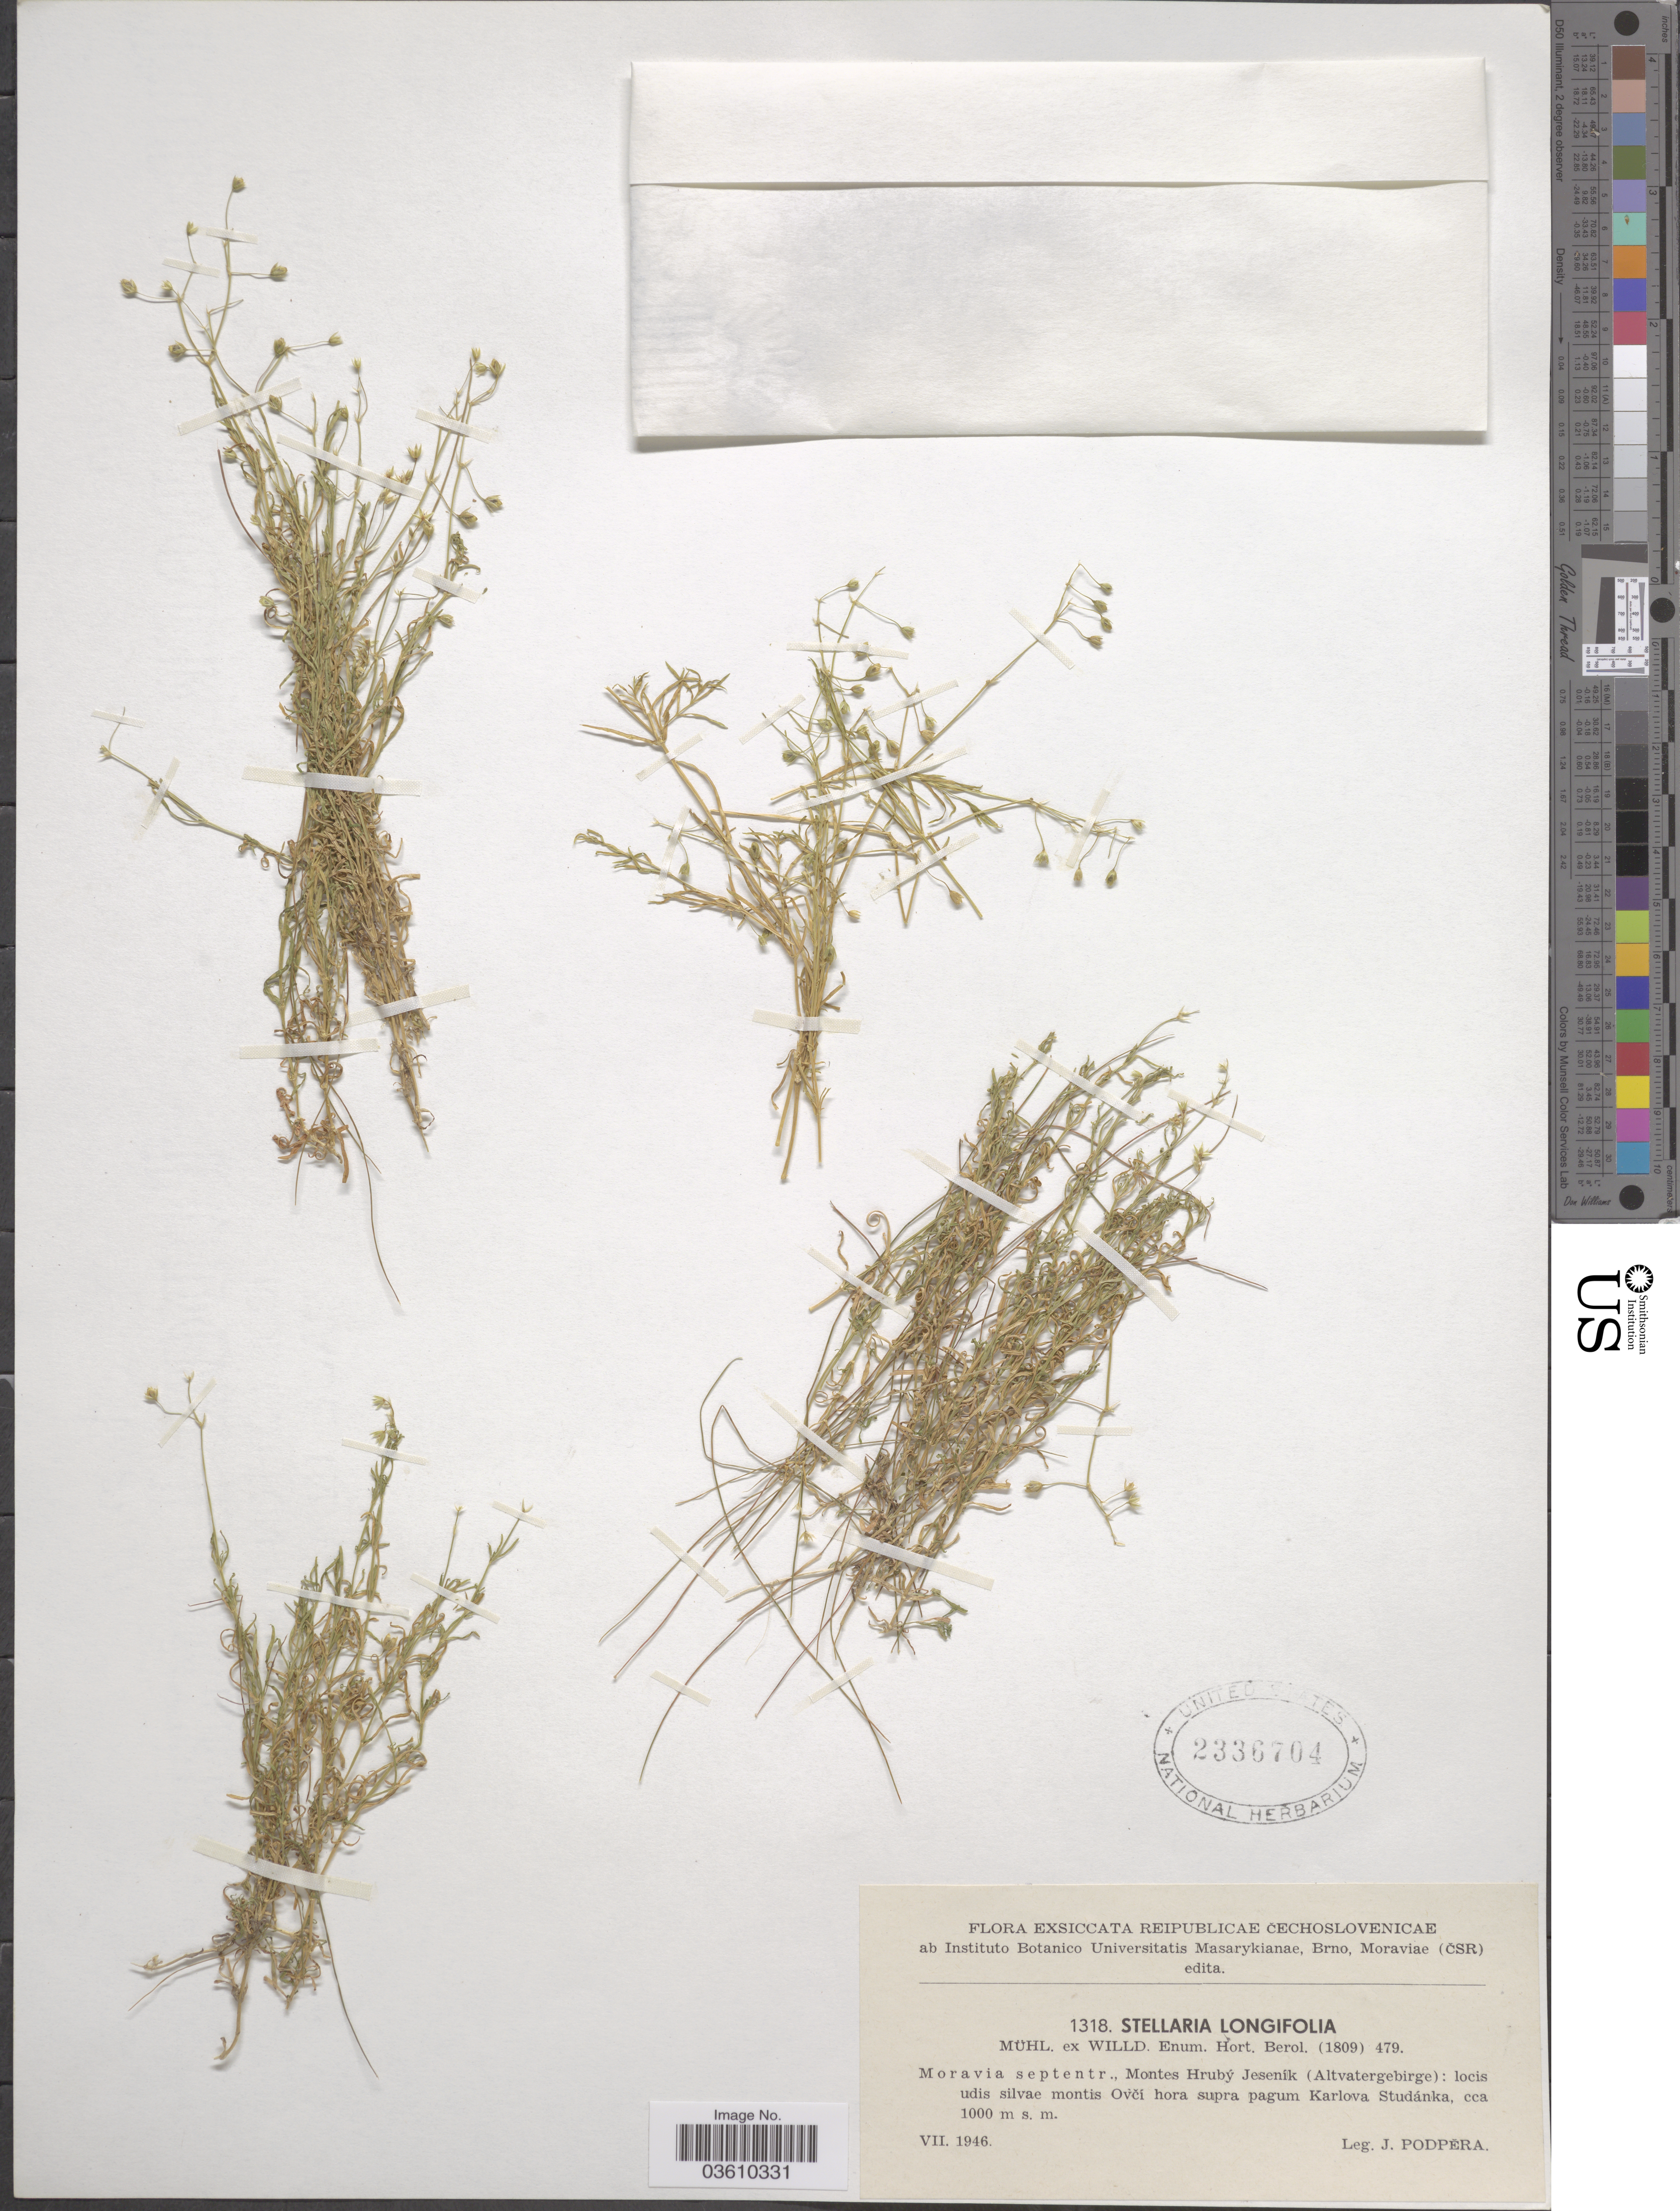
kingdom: Plantae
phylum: Tracheophyta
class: Magnoliopsida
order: Caryophyllales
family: Caryophyllaceae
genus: Stellaria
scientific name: Stellaria longifolia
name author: Muhl. ex Willd.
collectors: J. Podpera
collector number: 1318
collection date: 1946-07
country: Czechia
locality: Reipublicae Cechoslovenicae. Moravia septentr., Montes Hrubý Jesenik (Altvatergebirge): locis udis silvae montis Ovcí hora supra pagum Karlova Studánka.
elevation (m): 1000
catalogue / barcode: US 2336704